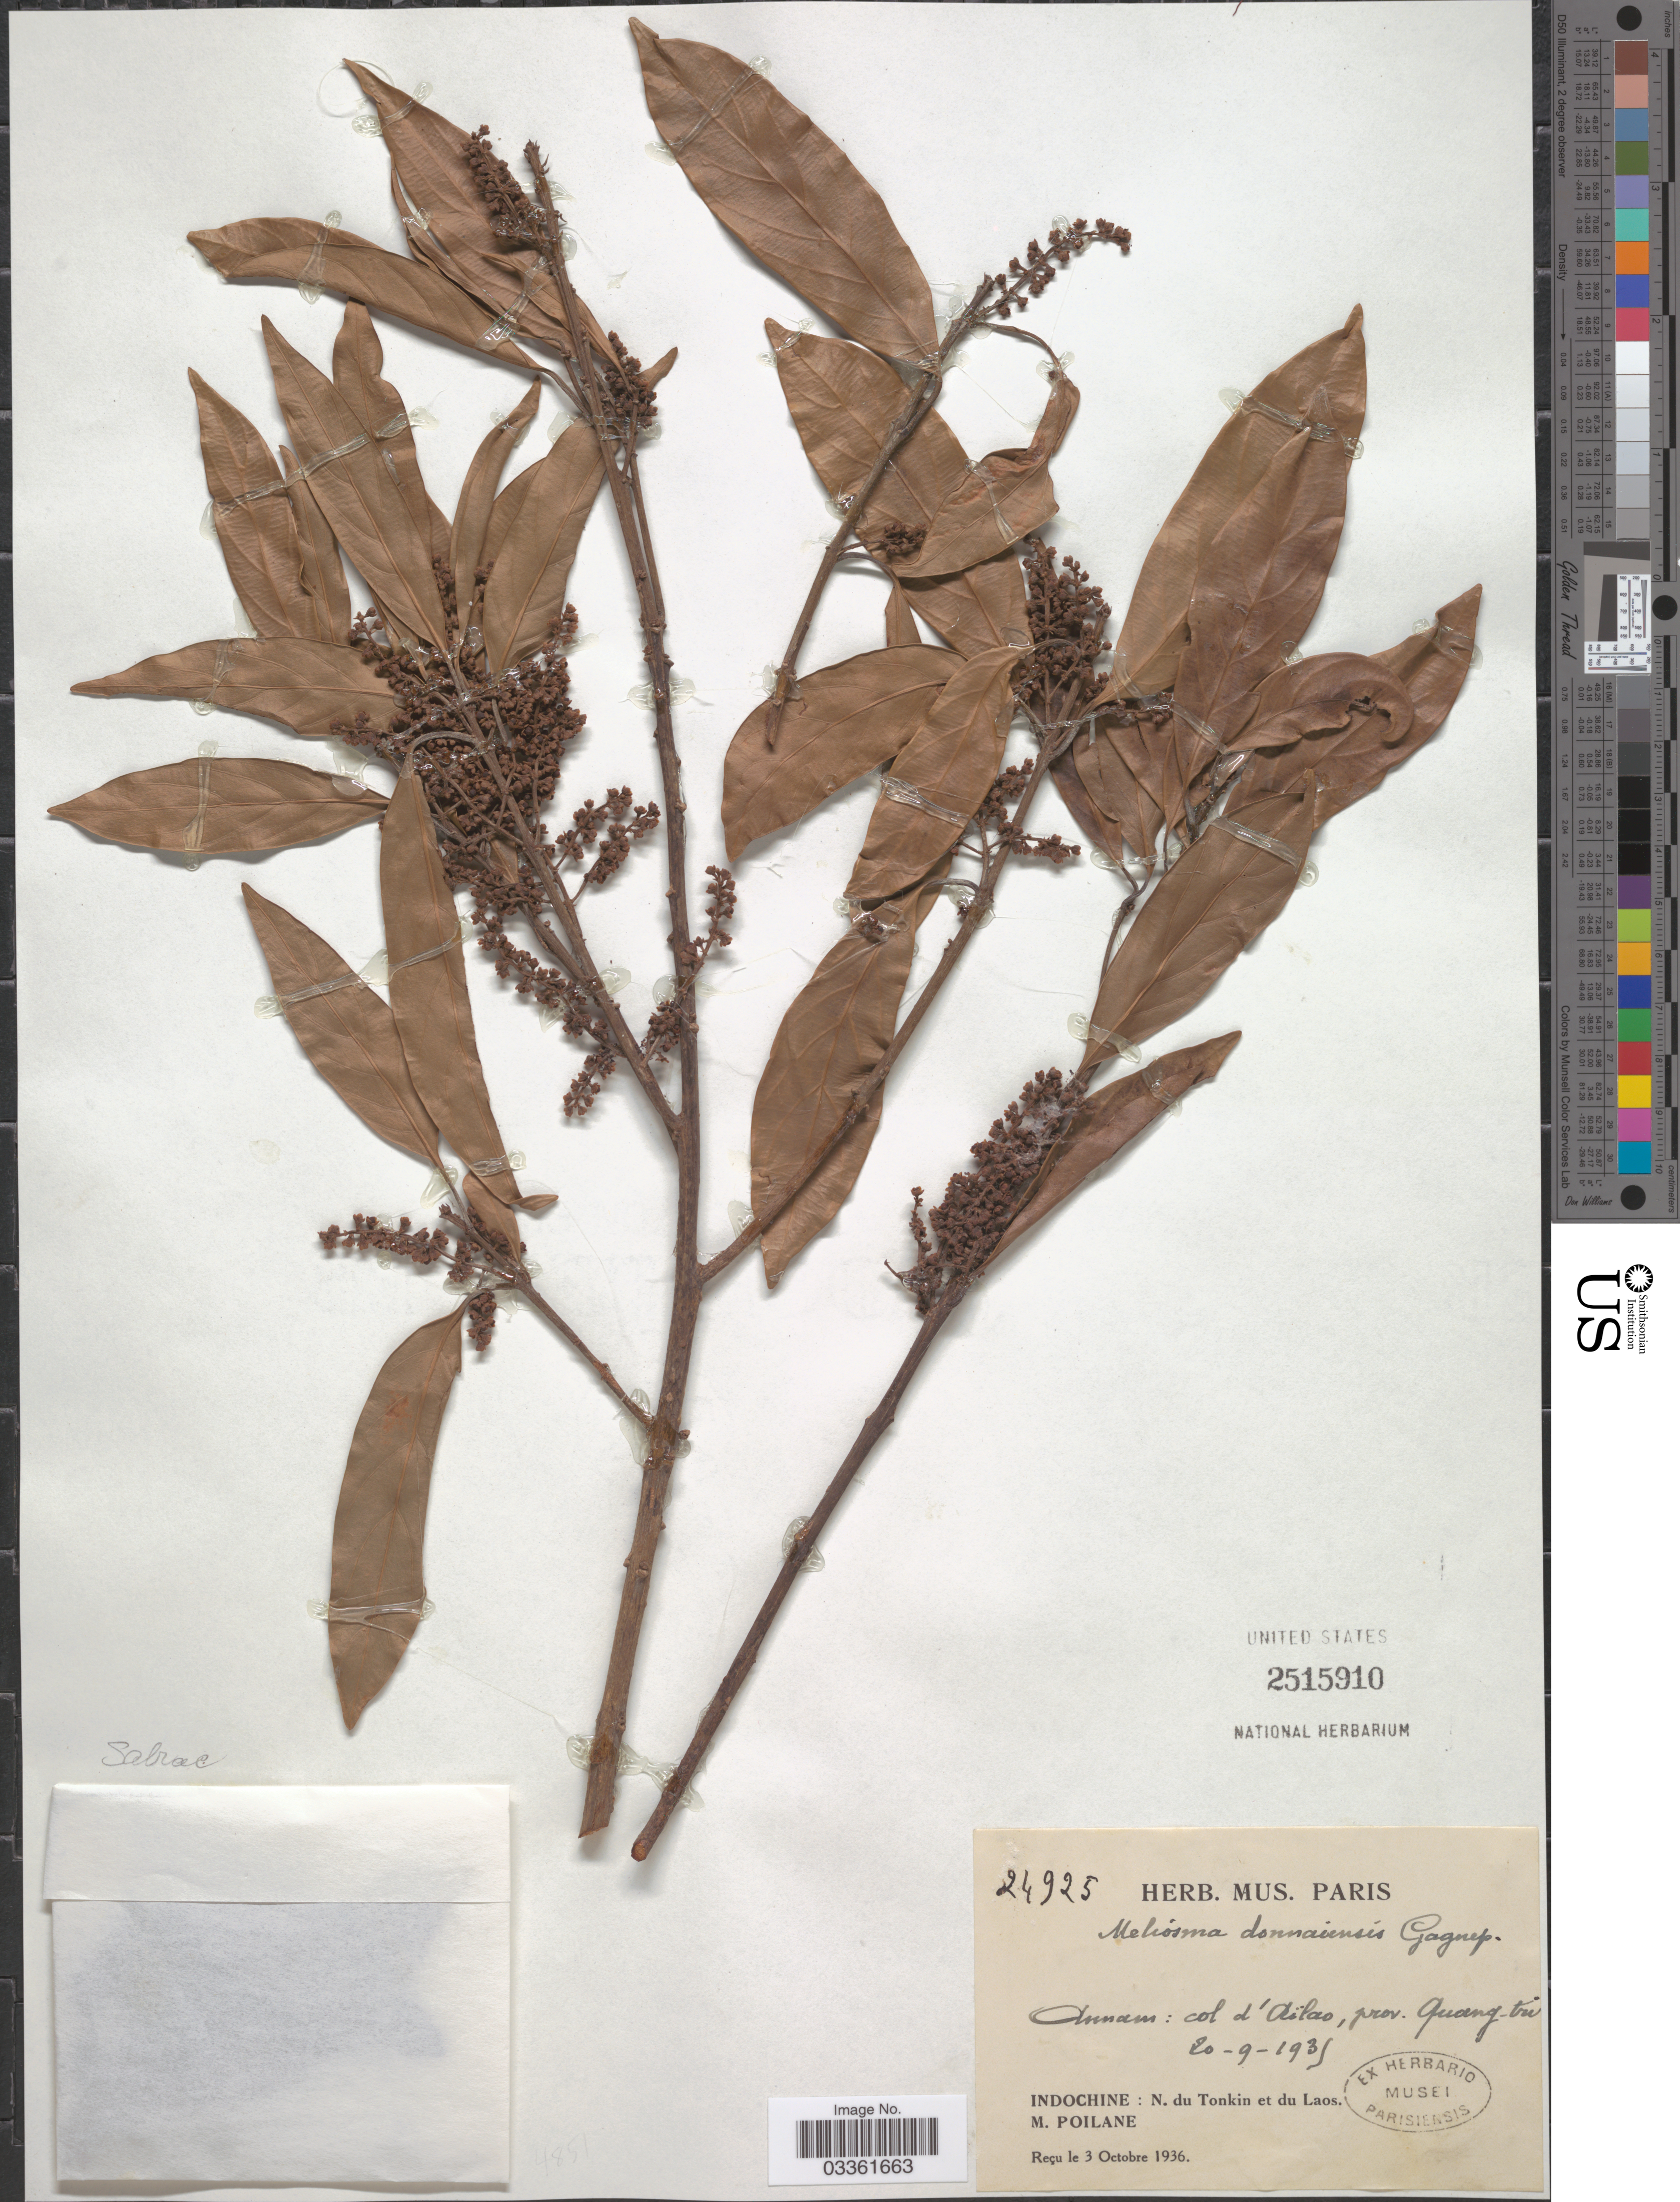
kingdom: Plantae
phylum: Tracheophyta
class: Magnoliopsida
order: Proteales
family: Sabiaceae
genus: Meliosma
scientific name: Meliosma donnaiensis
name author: Gagnep.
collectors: M. Poilane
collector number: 24925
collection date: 1935-09-20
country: Vietnam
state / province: Quang Tri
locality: Annam, col d'Ailao, prov. Quang Tri. Indochine: N. du Tonkin et du Laos.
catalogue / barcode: US 2515910